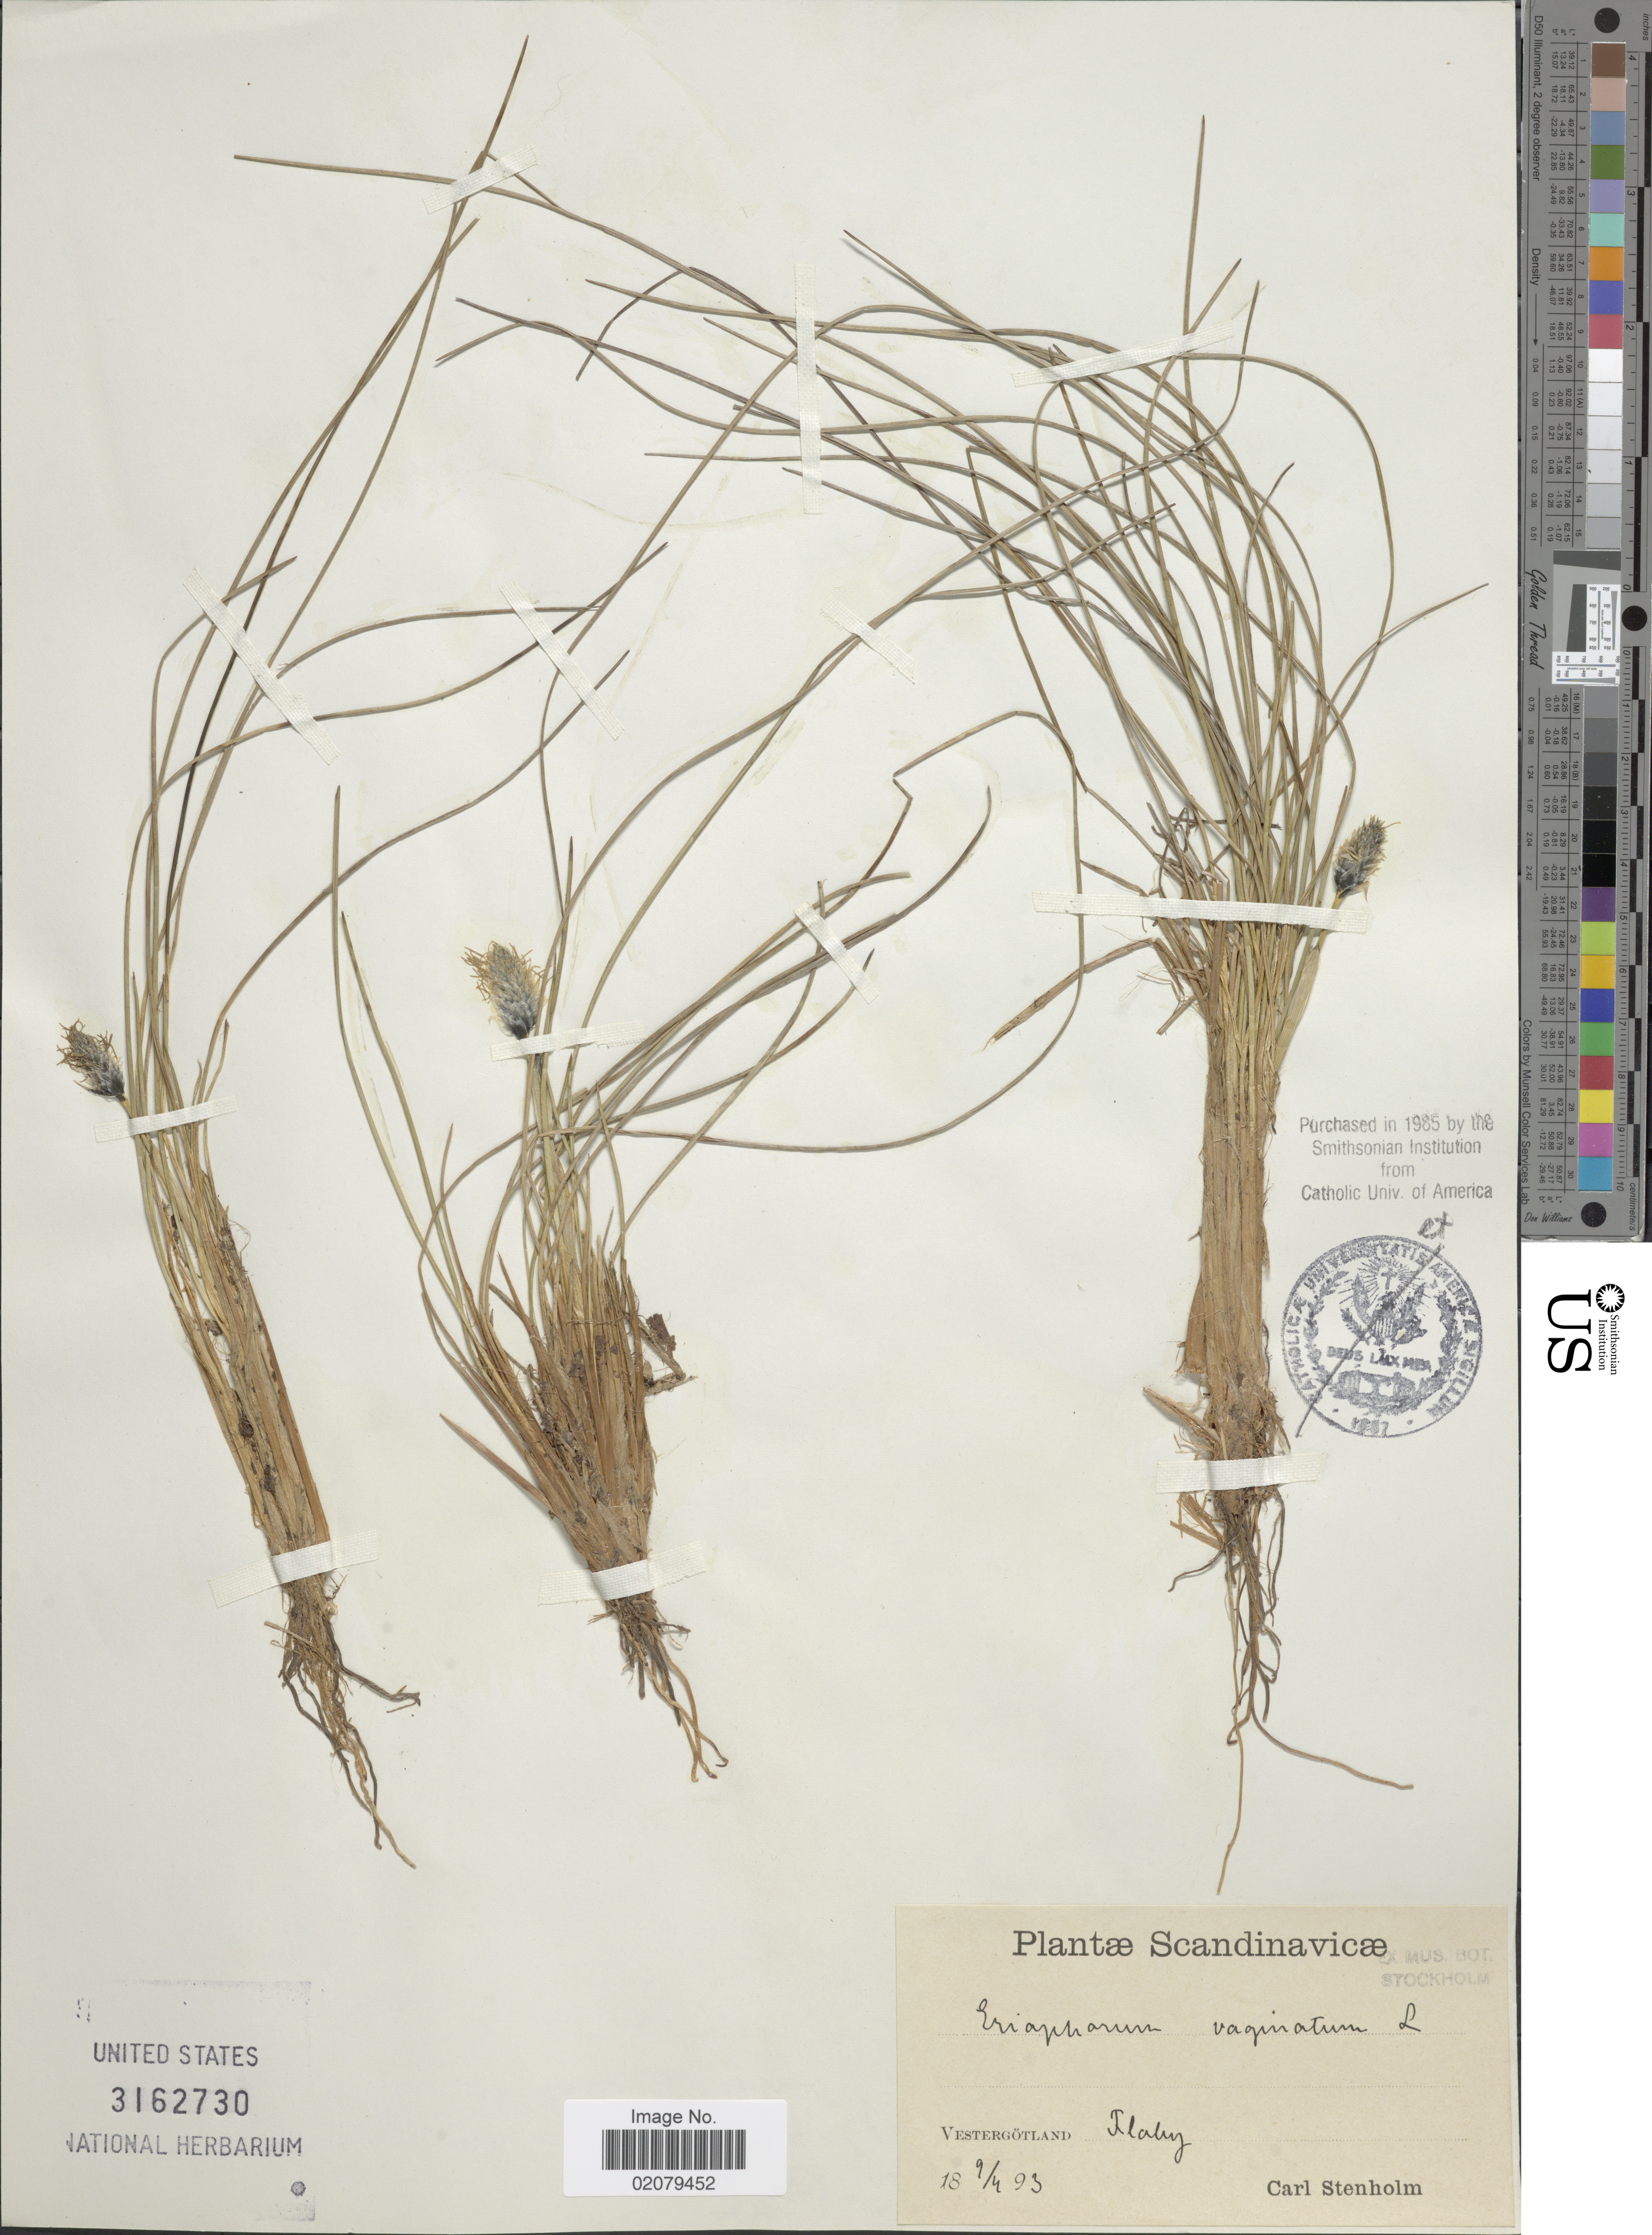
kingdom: Plantae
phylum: Tracheophyta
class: Liliopsida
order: Poales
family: Cyperaceae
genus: Eriophorum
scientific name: Eriophorum vaginatum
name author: L.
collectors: C. Stenholm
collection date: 1893-04-09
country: Sweden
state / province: Västra Götaland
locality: Vestergotland, Floby.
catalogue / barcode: US 3162730